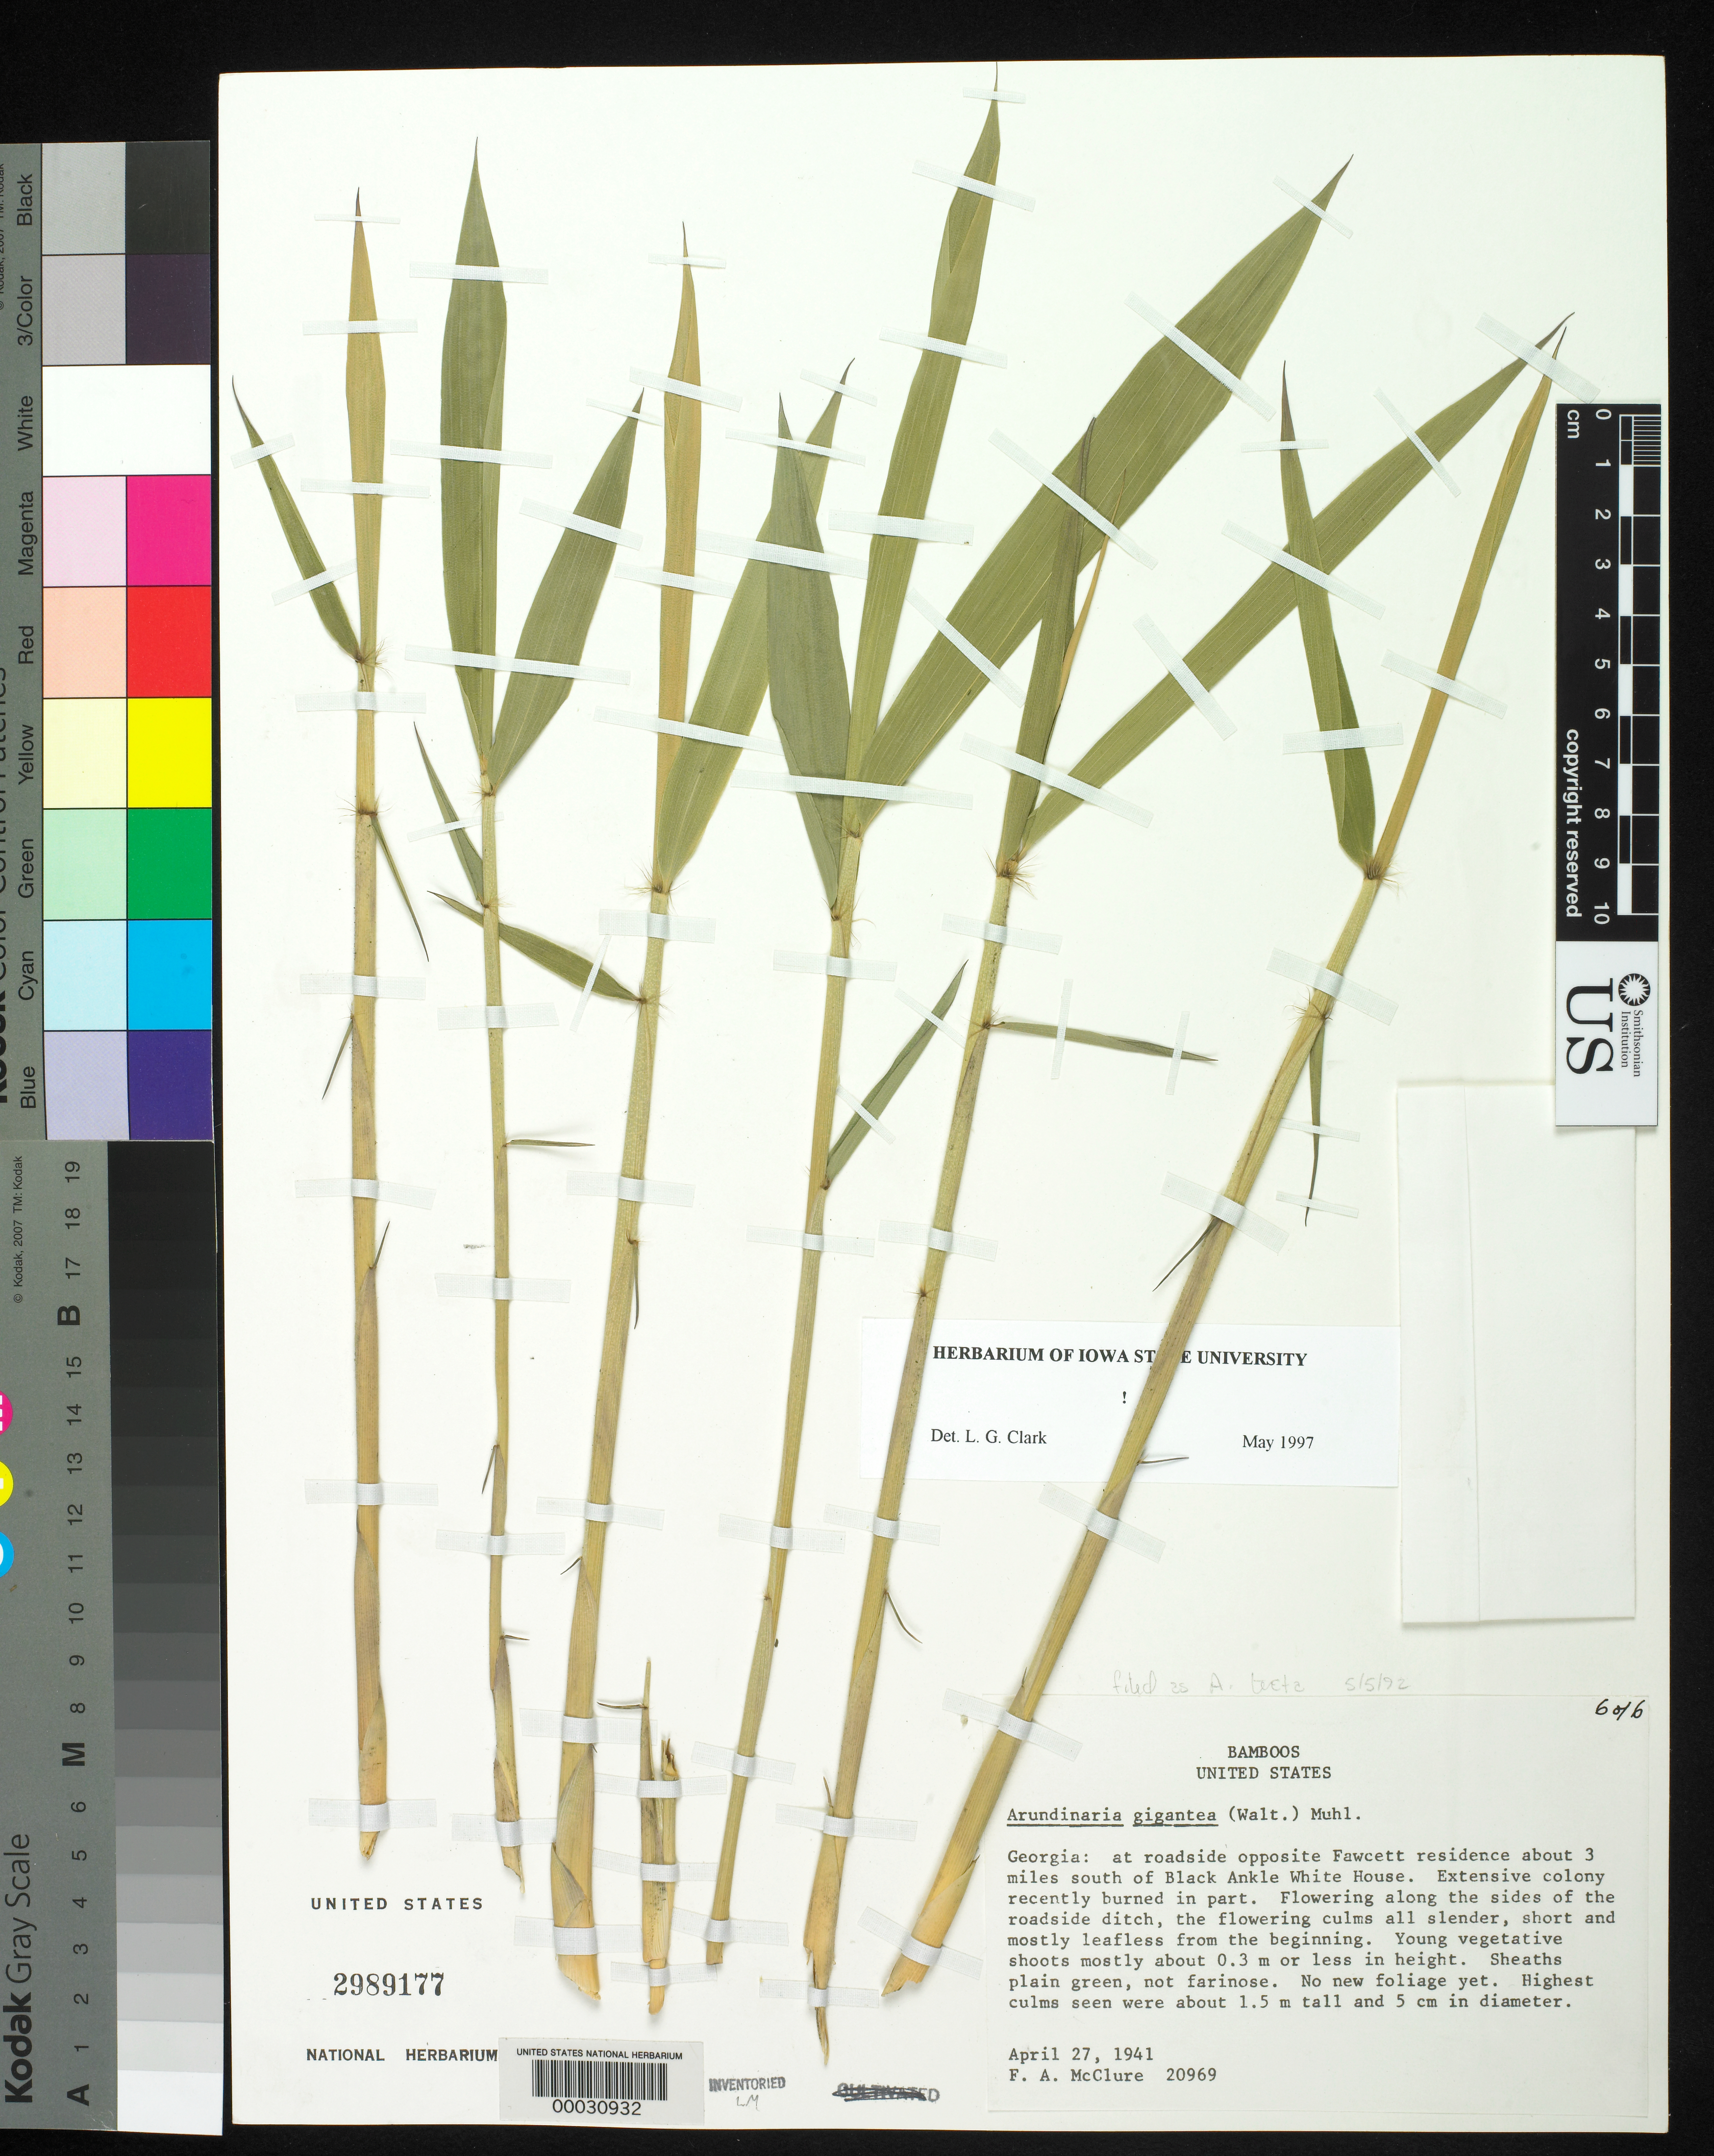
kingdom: Plantae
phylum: Tracheophyta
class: Liliopsida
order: Poales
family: Poaceae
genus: Arundinaria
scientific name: Arundinaria tecta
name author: (Walter) Muhl.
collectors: F. A. McClure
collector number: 20969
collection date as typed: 27 Apr 1941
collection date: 1941-04-27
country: United States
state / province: Georgia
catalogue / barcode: US 2989177